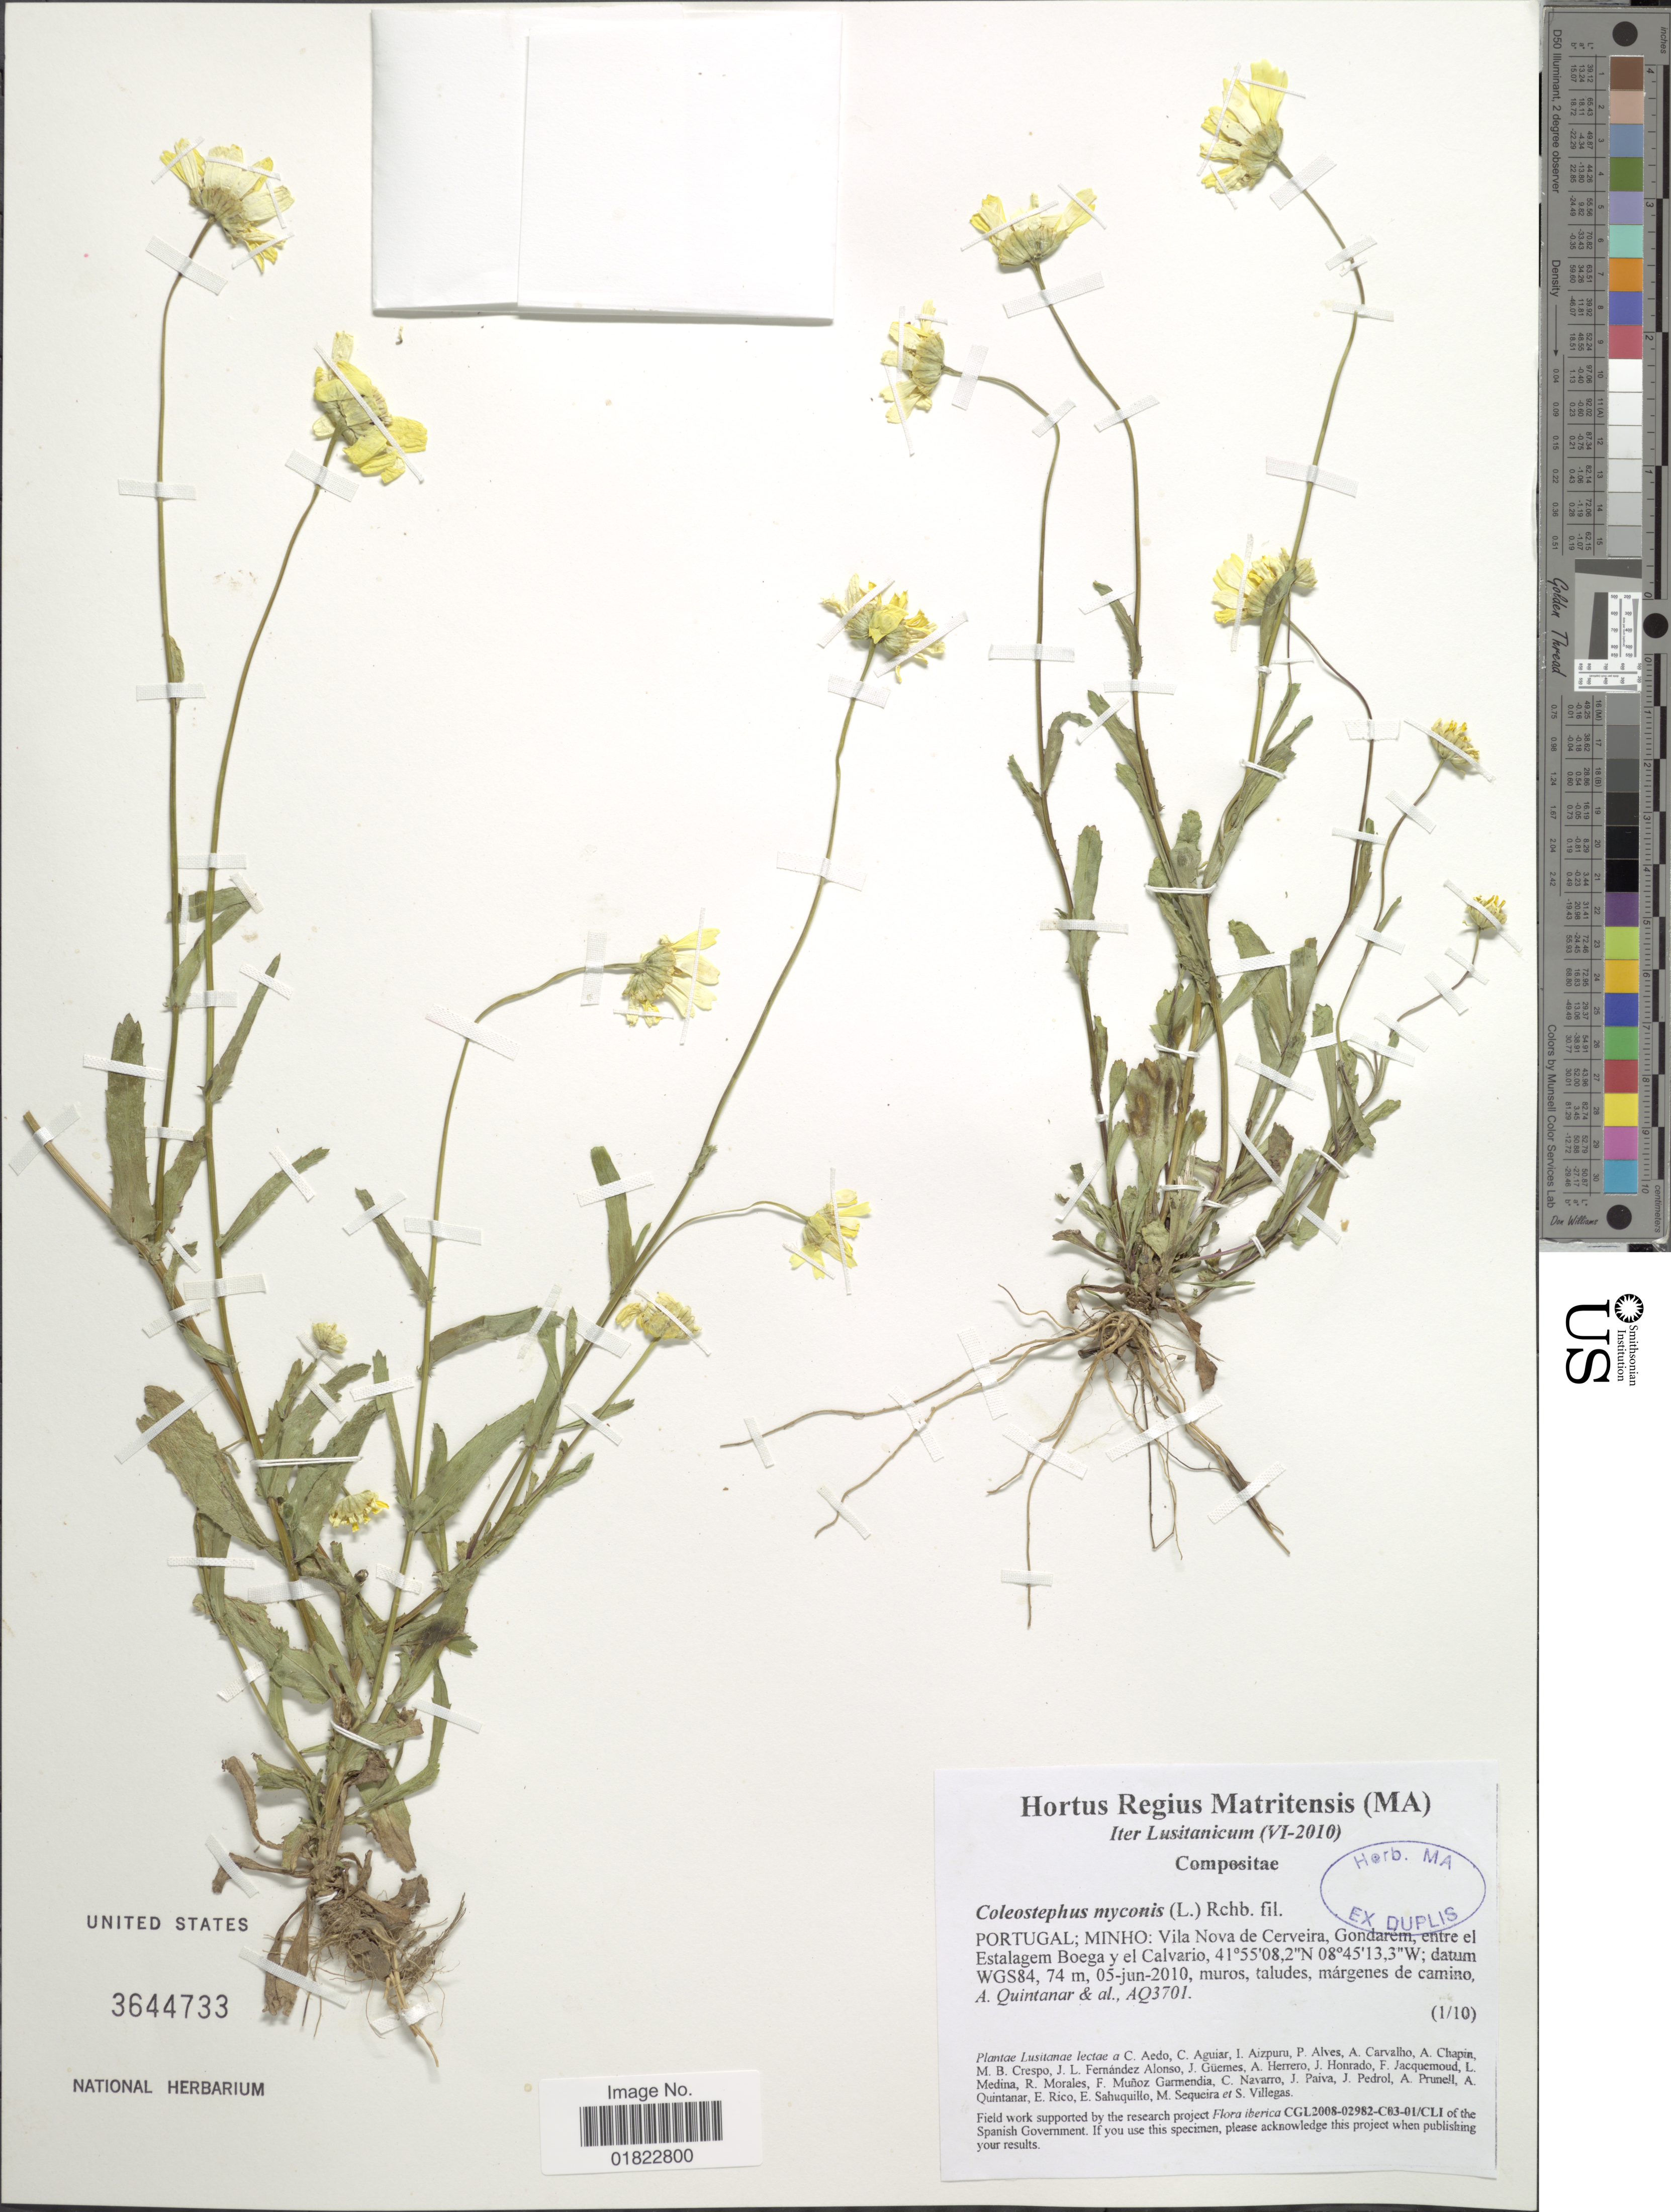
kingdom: Plantae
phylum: Tracheophyta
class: Magnoliopsida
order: Asterales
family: Asteraceae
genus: Coleostephus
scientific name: Coleostephus myconis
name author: (L.) Cass.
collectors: A. Quintanar & et al.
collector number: AQ3701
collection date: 2010-06-05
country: Portugal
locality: Portugal; Minho: Vila Nova de Cerveira, Gondarem, entre el Estalagem Boega y el Calvario.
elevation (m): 74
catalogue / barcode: US 3644733